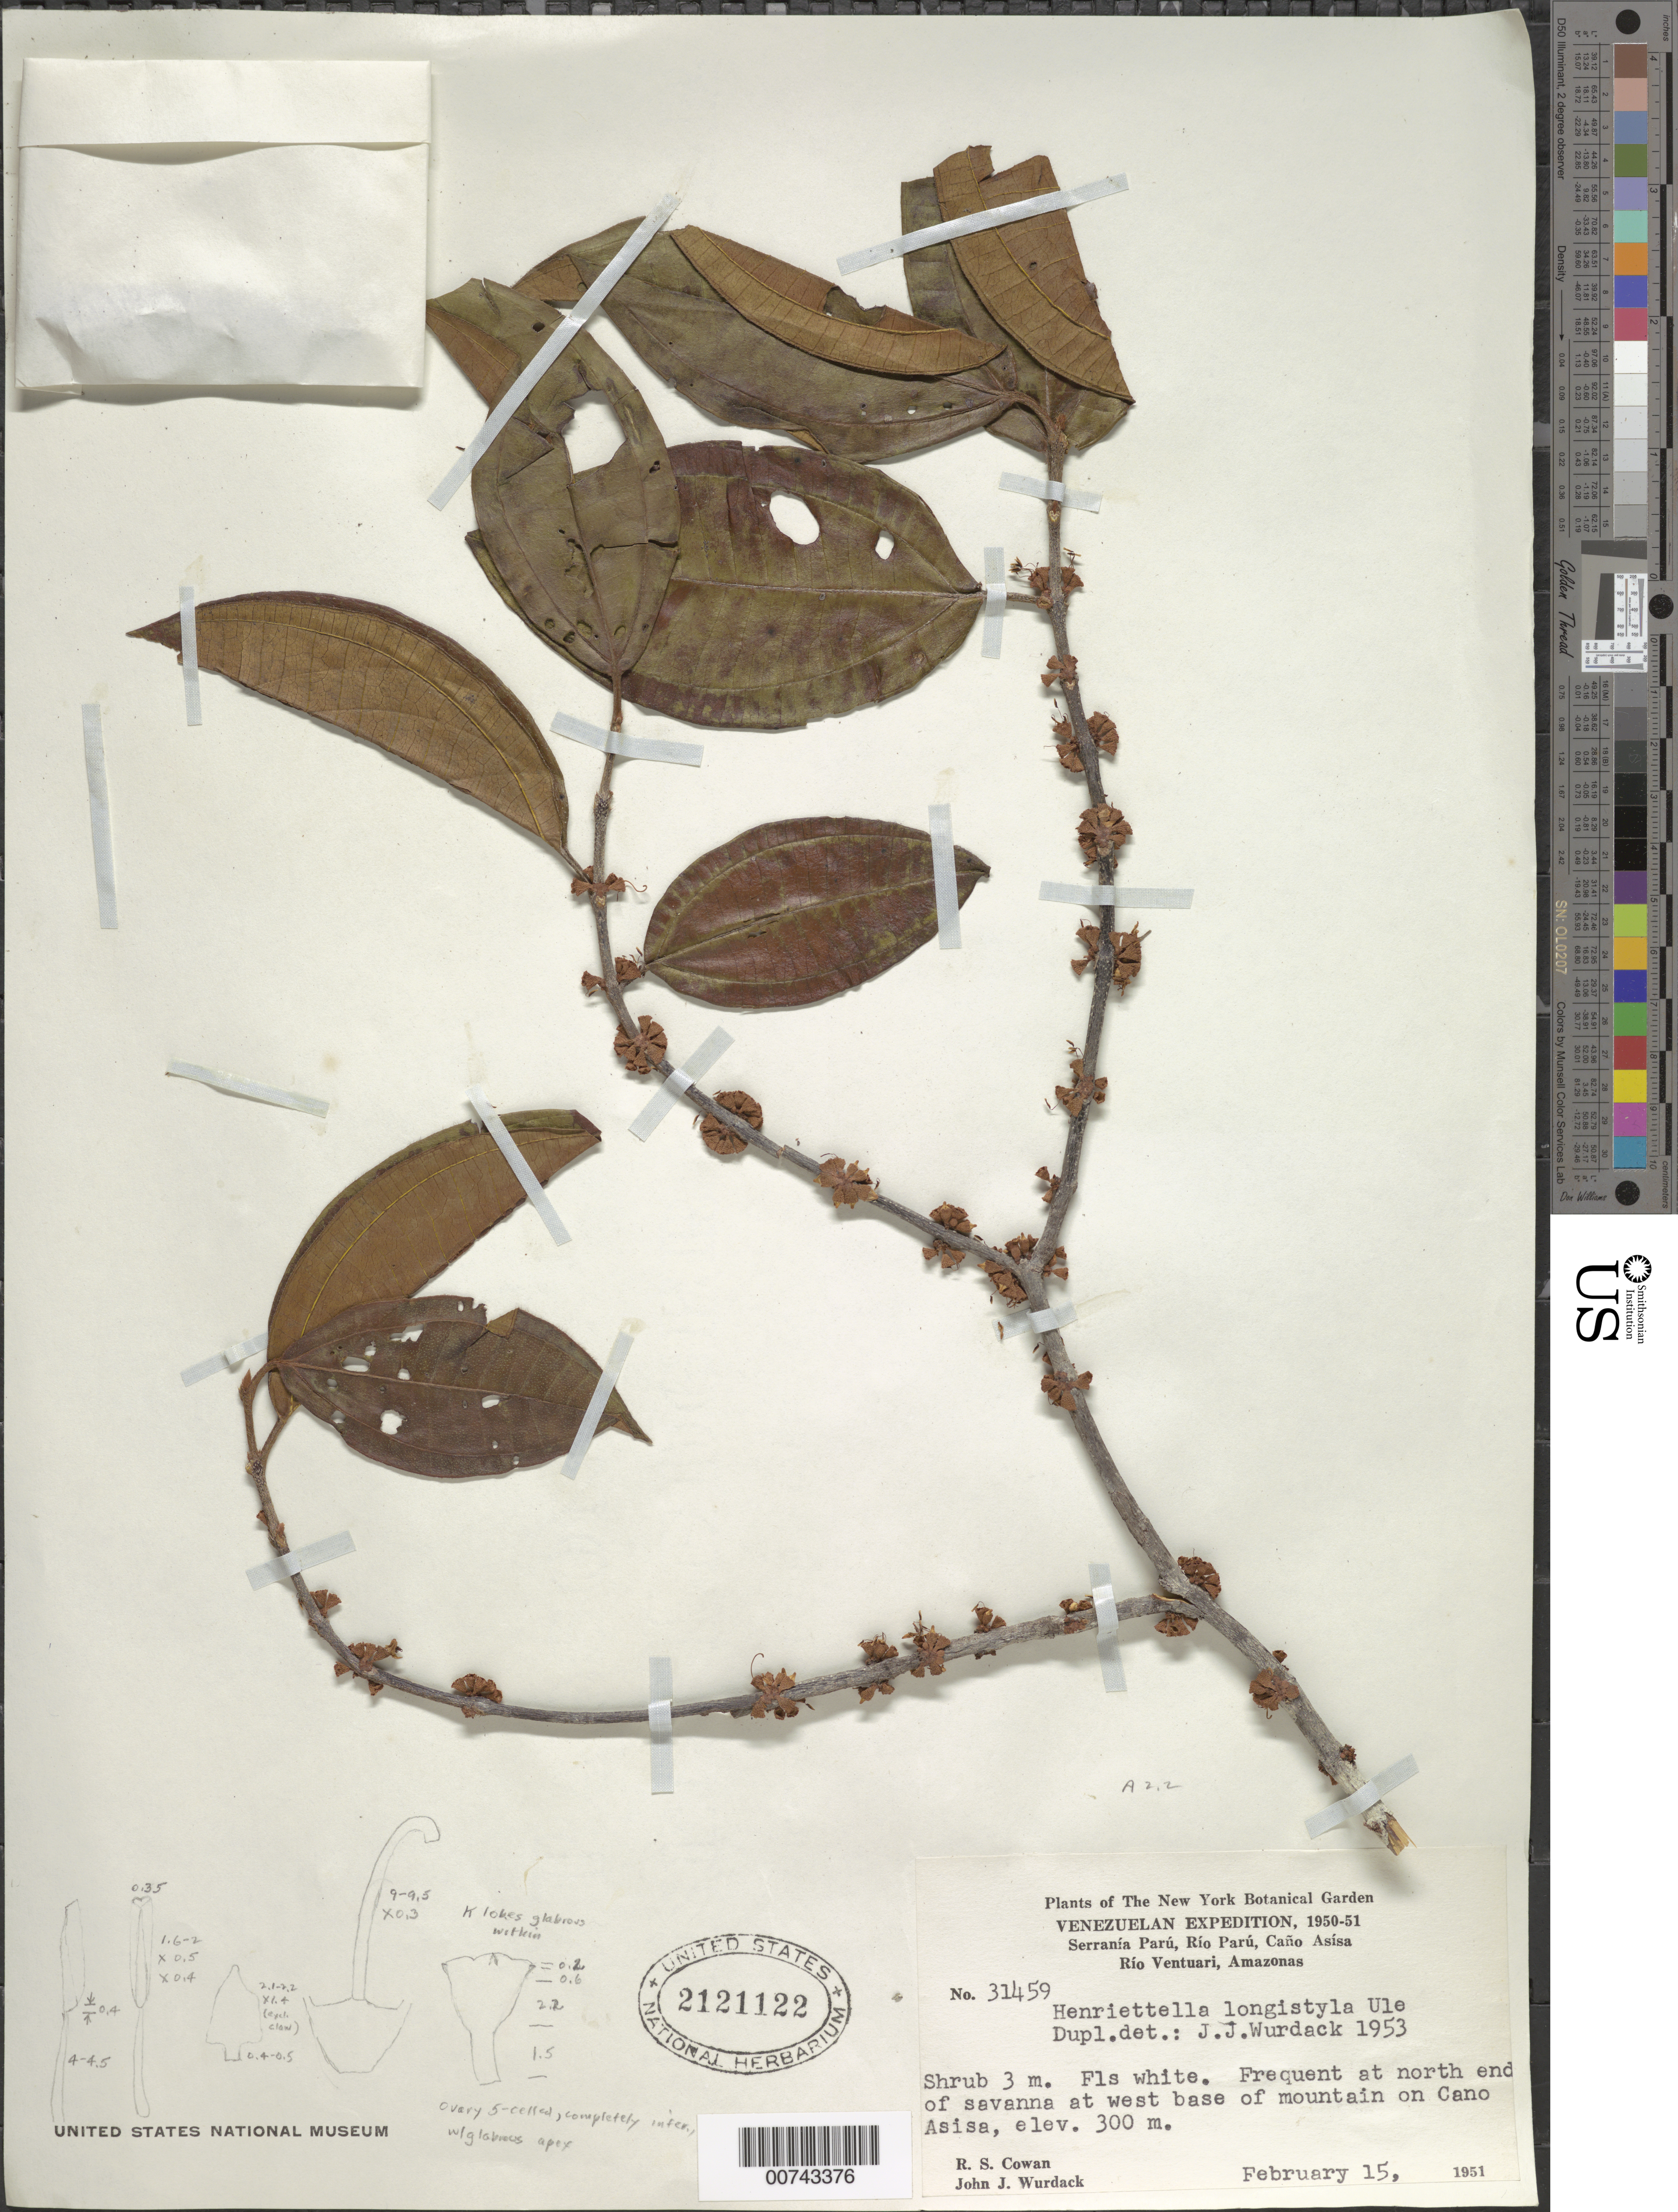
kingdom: Plantae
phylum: Tracheophyta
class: Magnoliopsida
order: Myrtales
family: Melastomataceae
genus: Henriettea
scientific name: Henriettea ovata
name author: (Cogn.) Penneys et al.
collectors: R. S. Cowan & J. J. Wurdack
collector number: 31459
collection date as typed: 15-Feb-51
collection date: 1951-02-15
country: Venezuela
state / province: Amazonas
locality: Serranía Parú, Río Parú, Caño Asísa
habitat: North end of savanna at west base of mountain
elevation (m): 300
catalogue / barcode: US 2121122